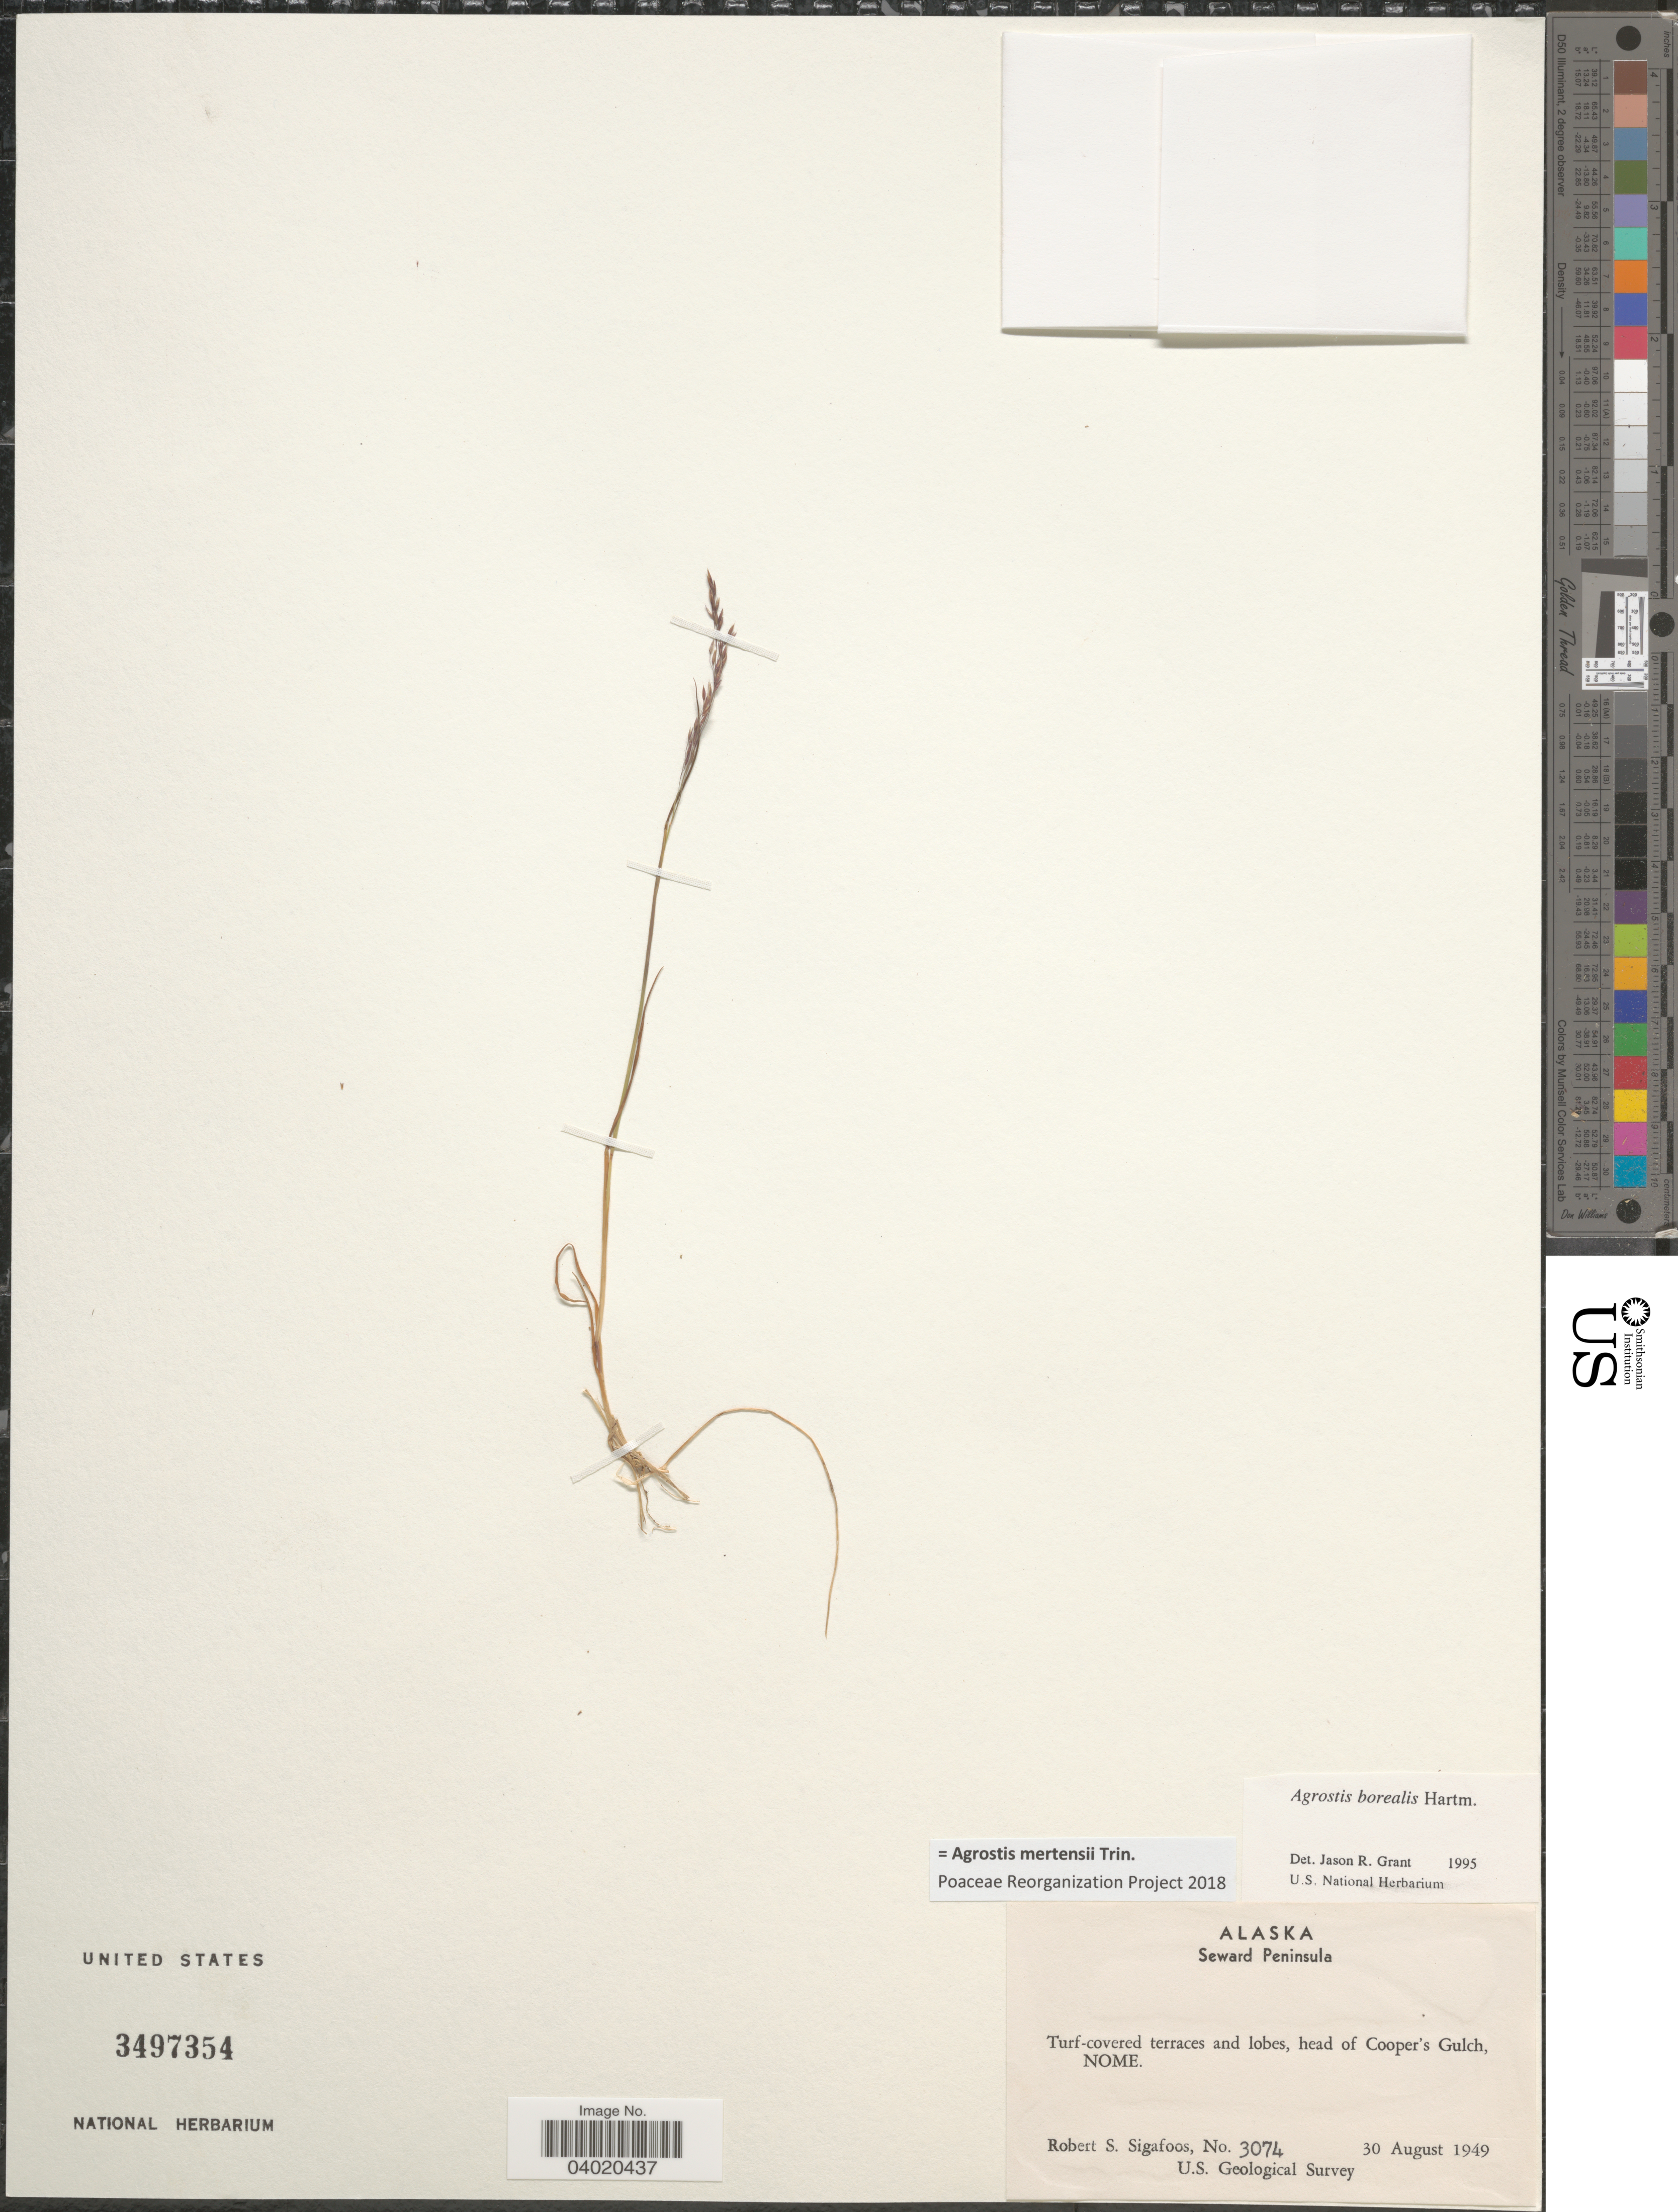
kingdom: Plantae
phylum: Tracheophyta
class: Liliopsida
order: Poales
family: Poaceae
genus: Agrostis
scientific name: Agrostis mertensii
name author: Trin.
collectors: R. Sigafoos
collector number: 3074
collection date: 1949-08-30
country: United States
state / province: Alaska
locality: Seward Peninsula. Turf-covered terraces and lobes, head of Cooper's Gulch, Nome.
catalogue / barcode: US 3497354